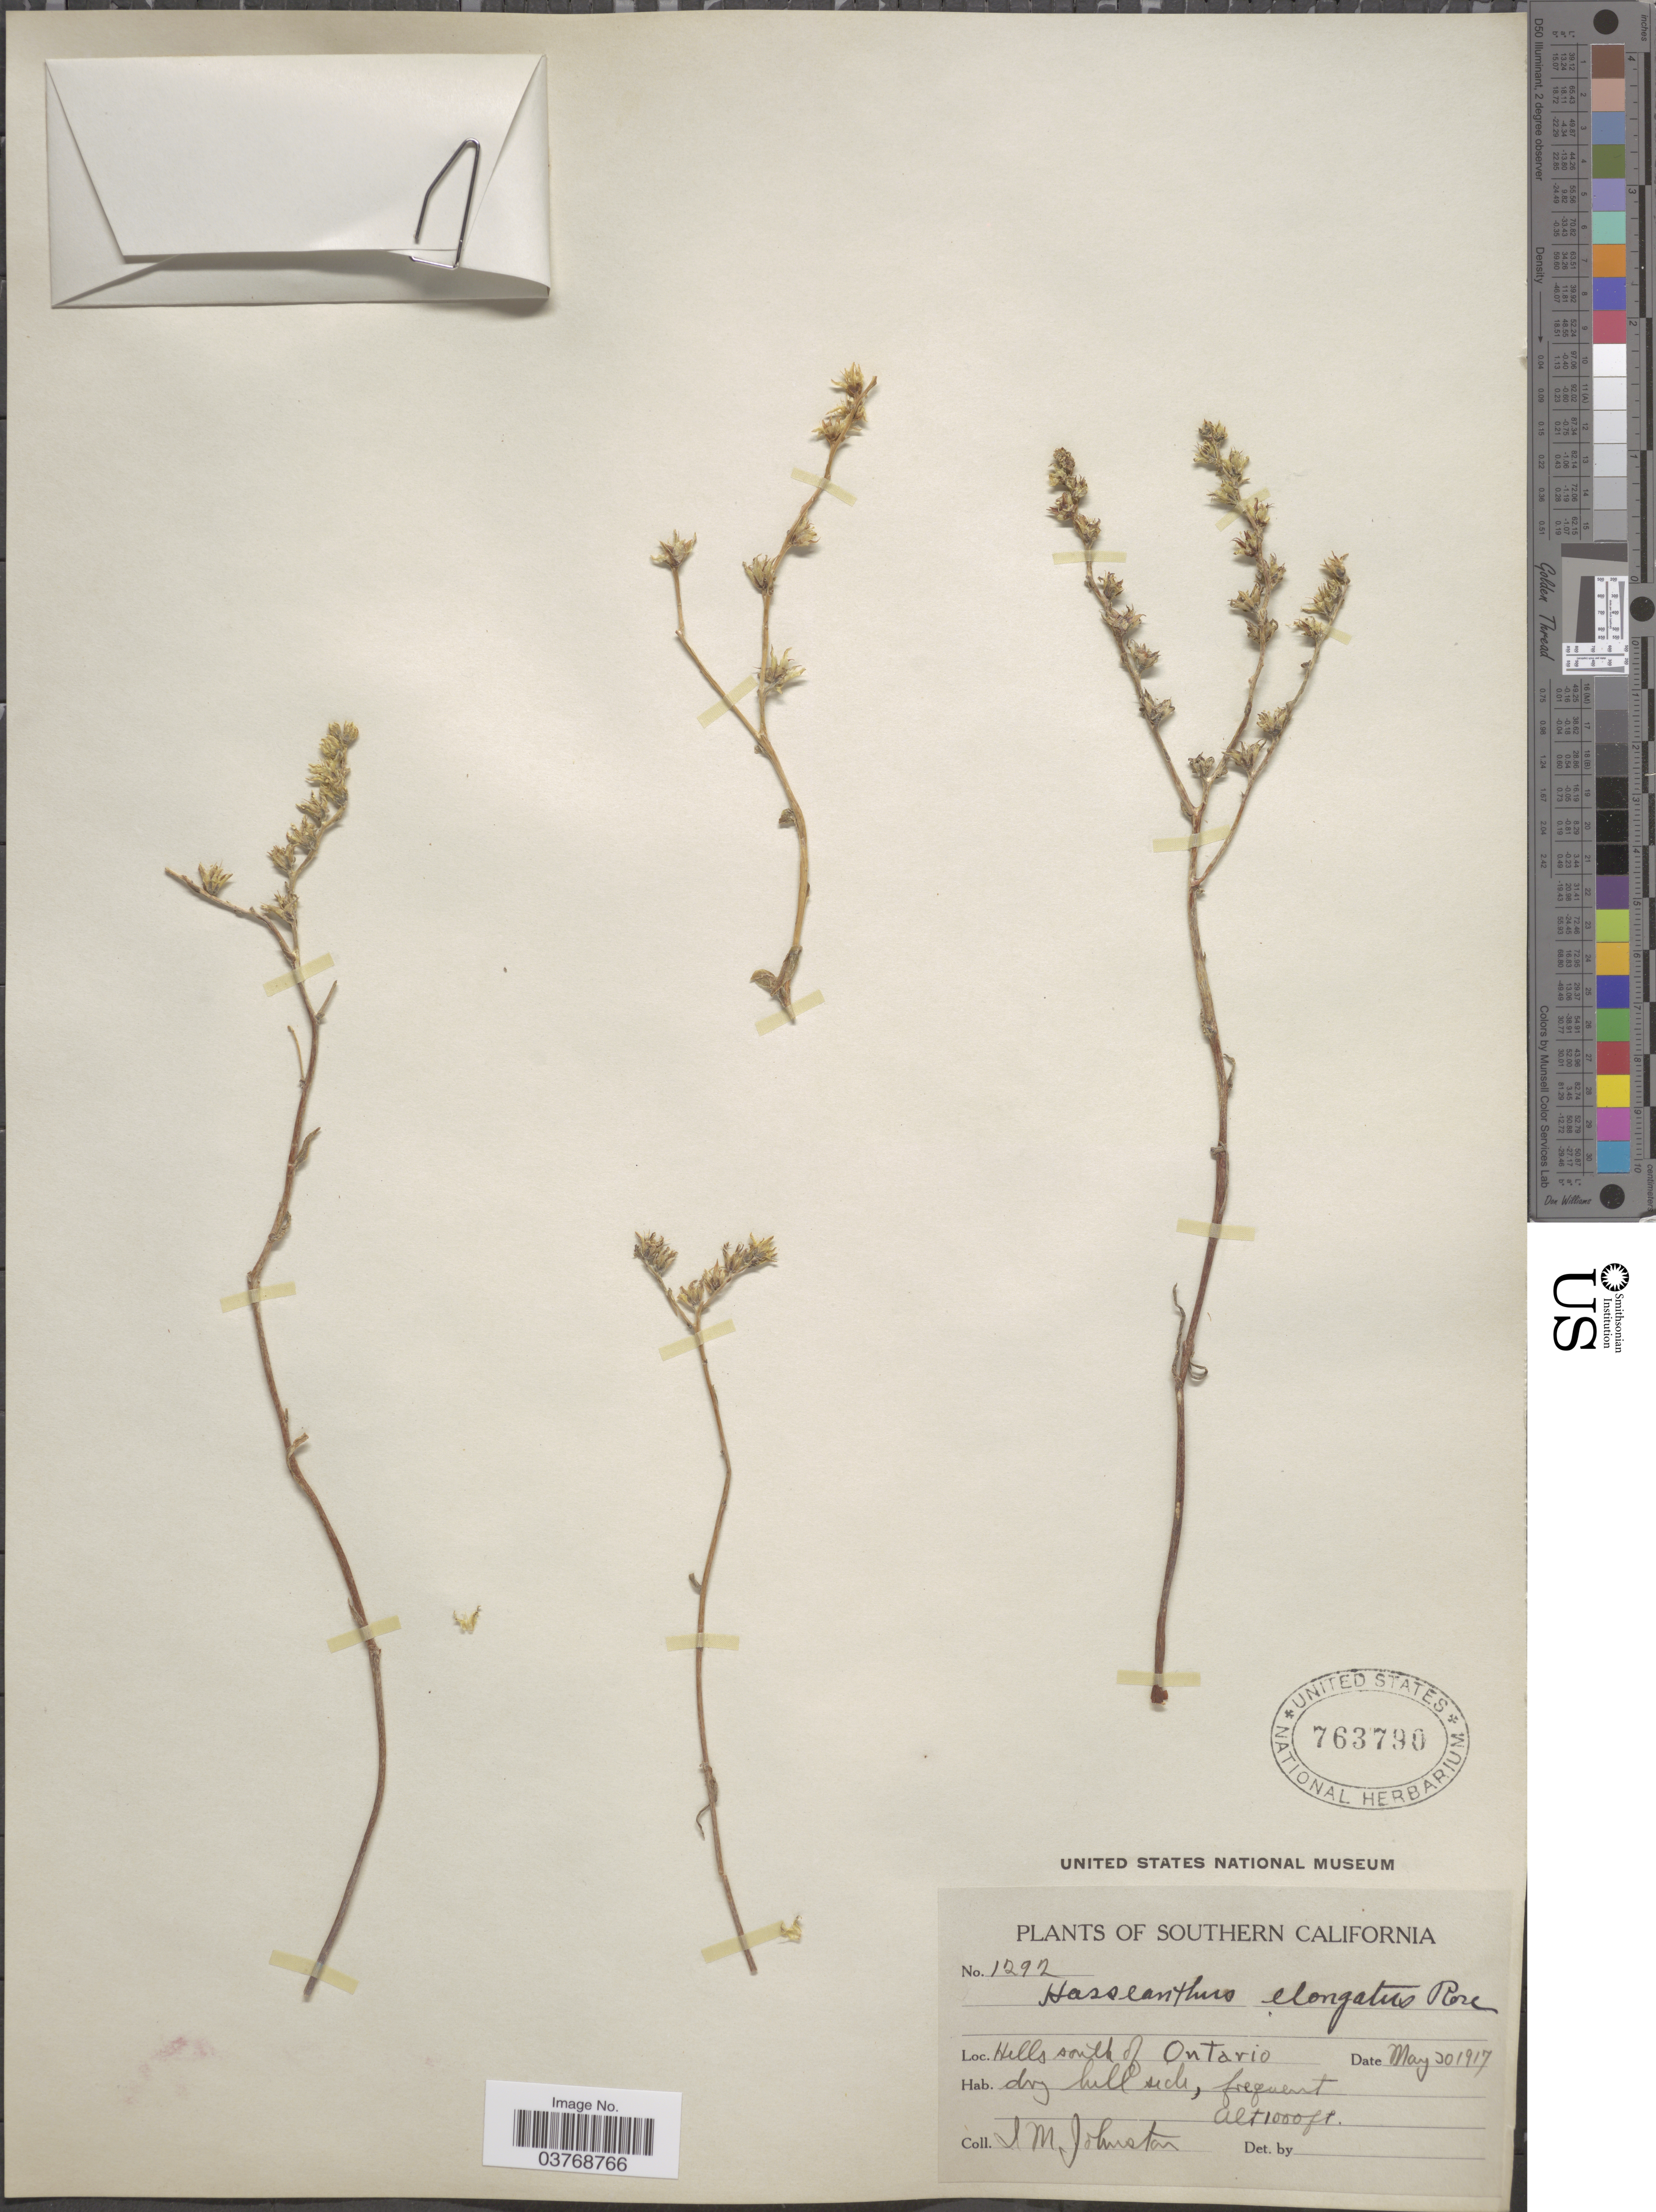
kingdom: Plantae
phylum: Tracheophyta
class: Magnoliopsida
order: Saxifragales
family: Crassulaceae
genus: Dudleya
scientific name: Dudleya multicaulis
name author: (Rose) Moran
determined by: Strong, Mark T., (BOT), Smithsonian Institution - National Museum of Natural History (UNITED STATES)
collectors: I.M. Johnston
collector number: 1292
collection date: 1917-05-30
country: United States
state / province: California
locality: Southern California. Hills south of Ontario.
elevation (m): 305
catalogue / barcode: US 763790